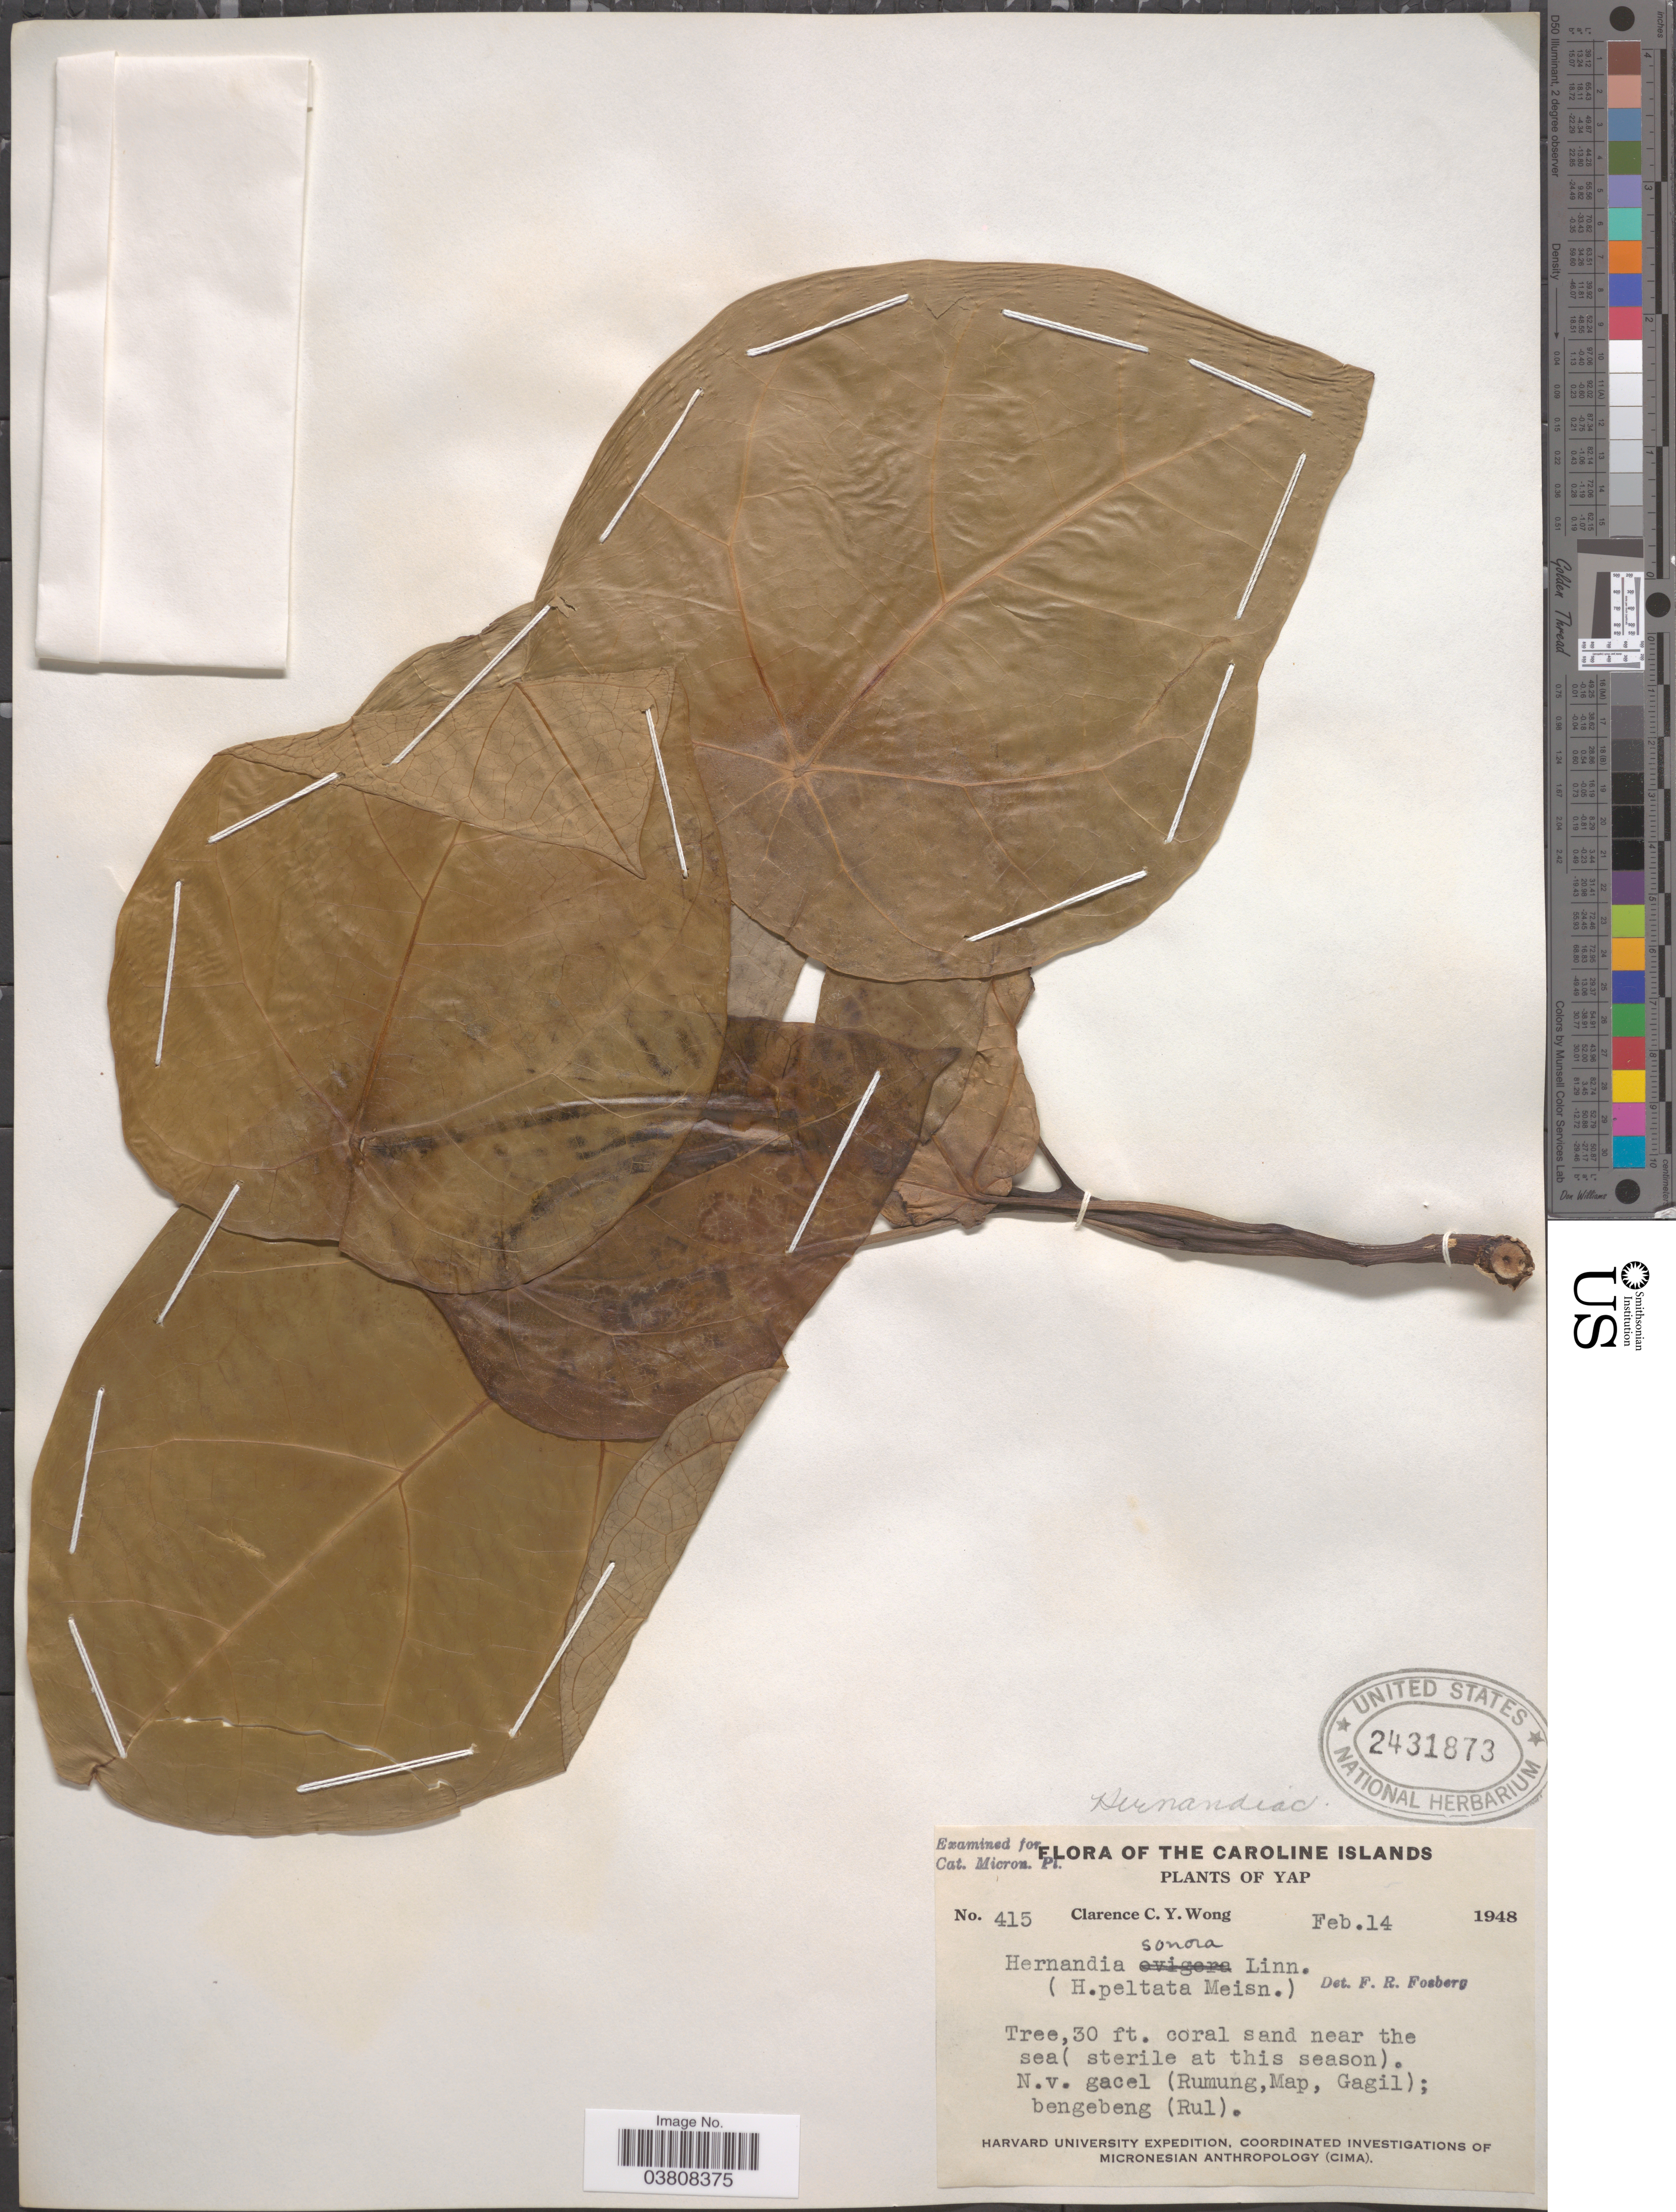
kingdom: Plantae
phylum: Tracheophyta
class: Magnoliopsida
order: Laurales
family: Hernandiaceae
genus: Hernandia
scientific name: Hernandia nymphaeifolia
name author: (C. Presl) Kubitzki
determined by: Strong, Mark T., (BOT), Smithsonian Institution - National Museum of Natural History (UNITED STATES)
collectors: C. Wong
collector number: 415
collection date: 1948-02-14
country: Micronesia, Federated States of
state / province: Yap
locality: Caroline Islands. Near the sea (sterile at this season).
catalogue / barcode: US 2431873